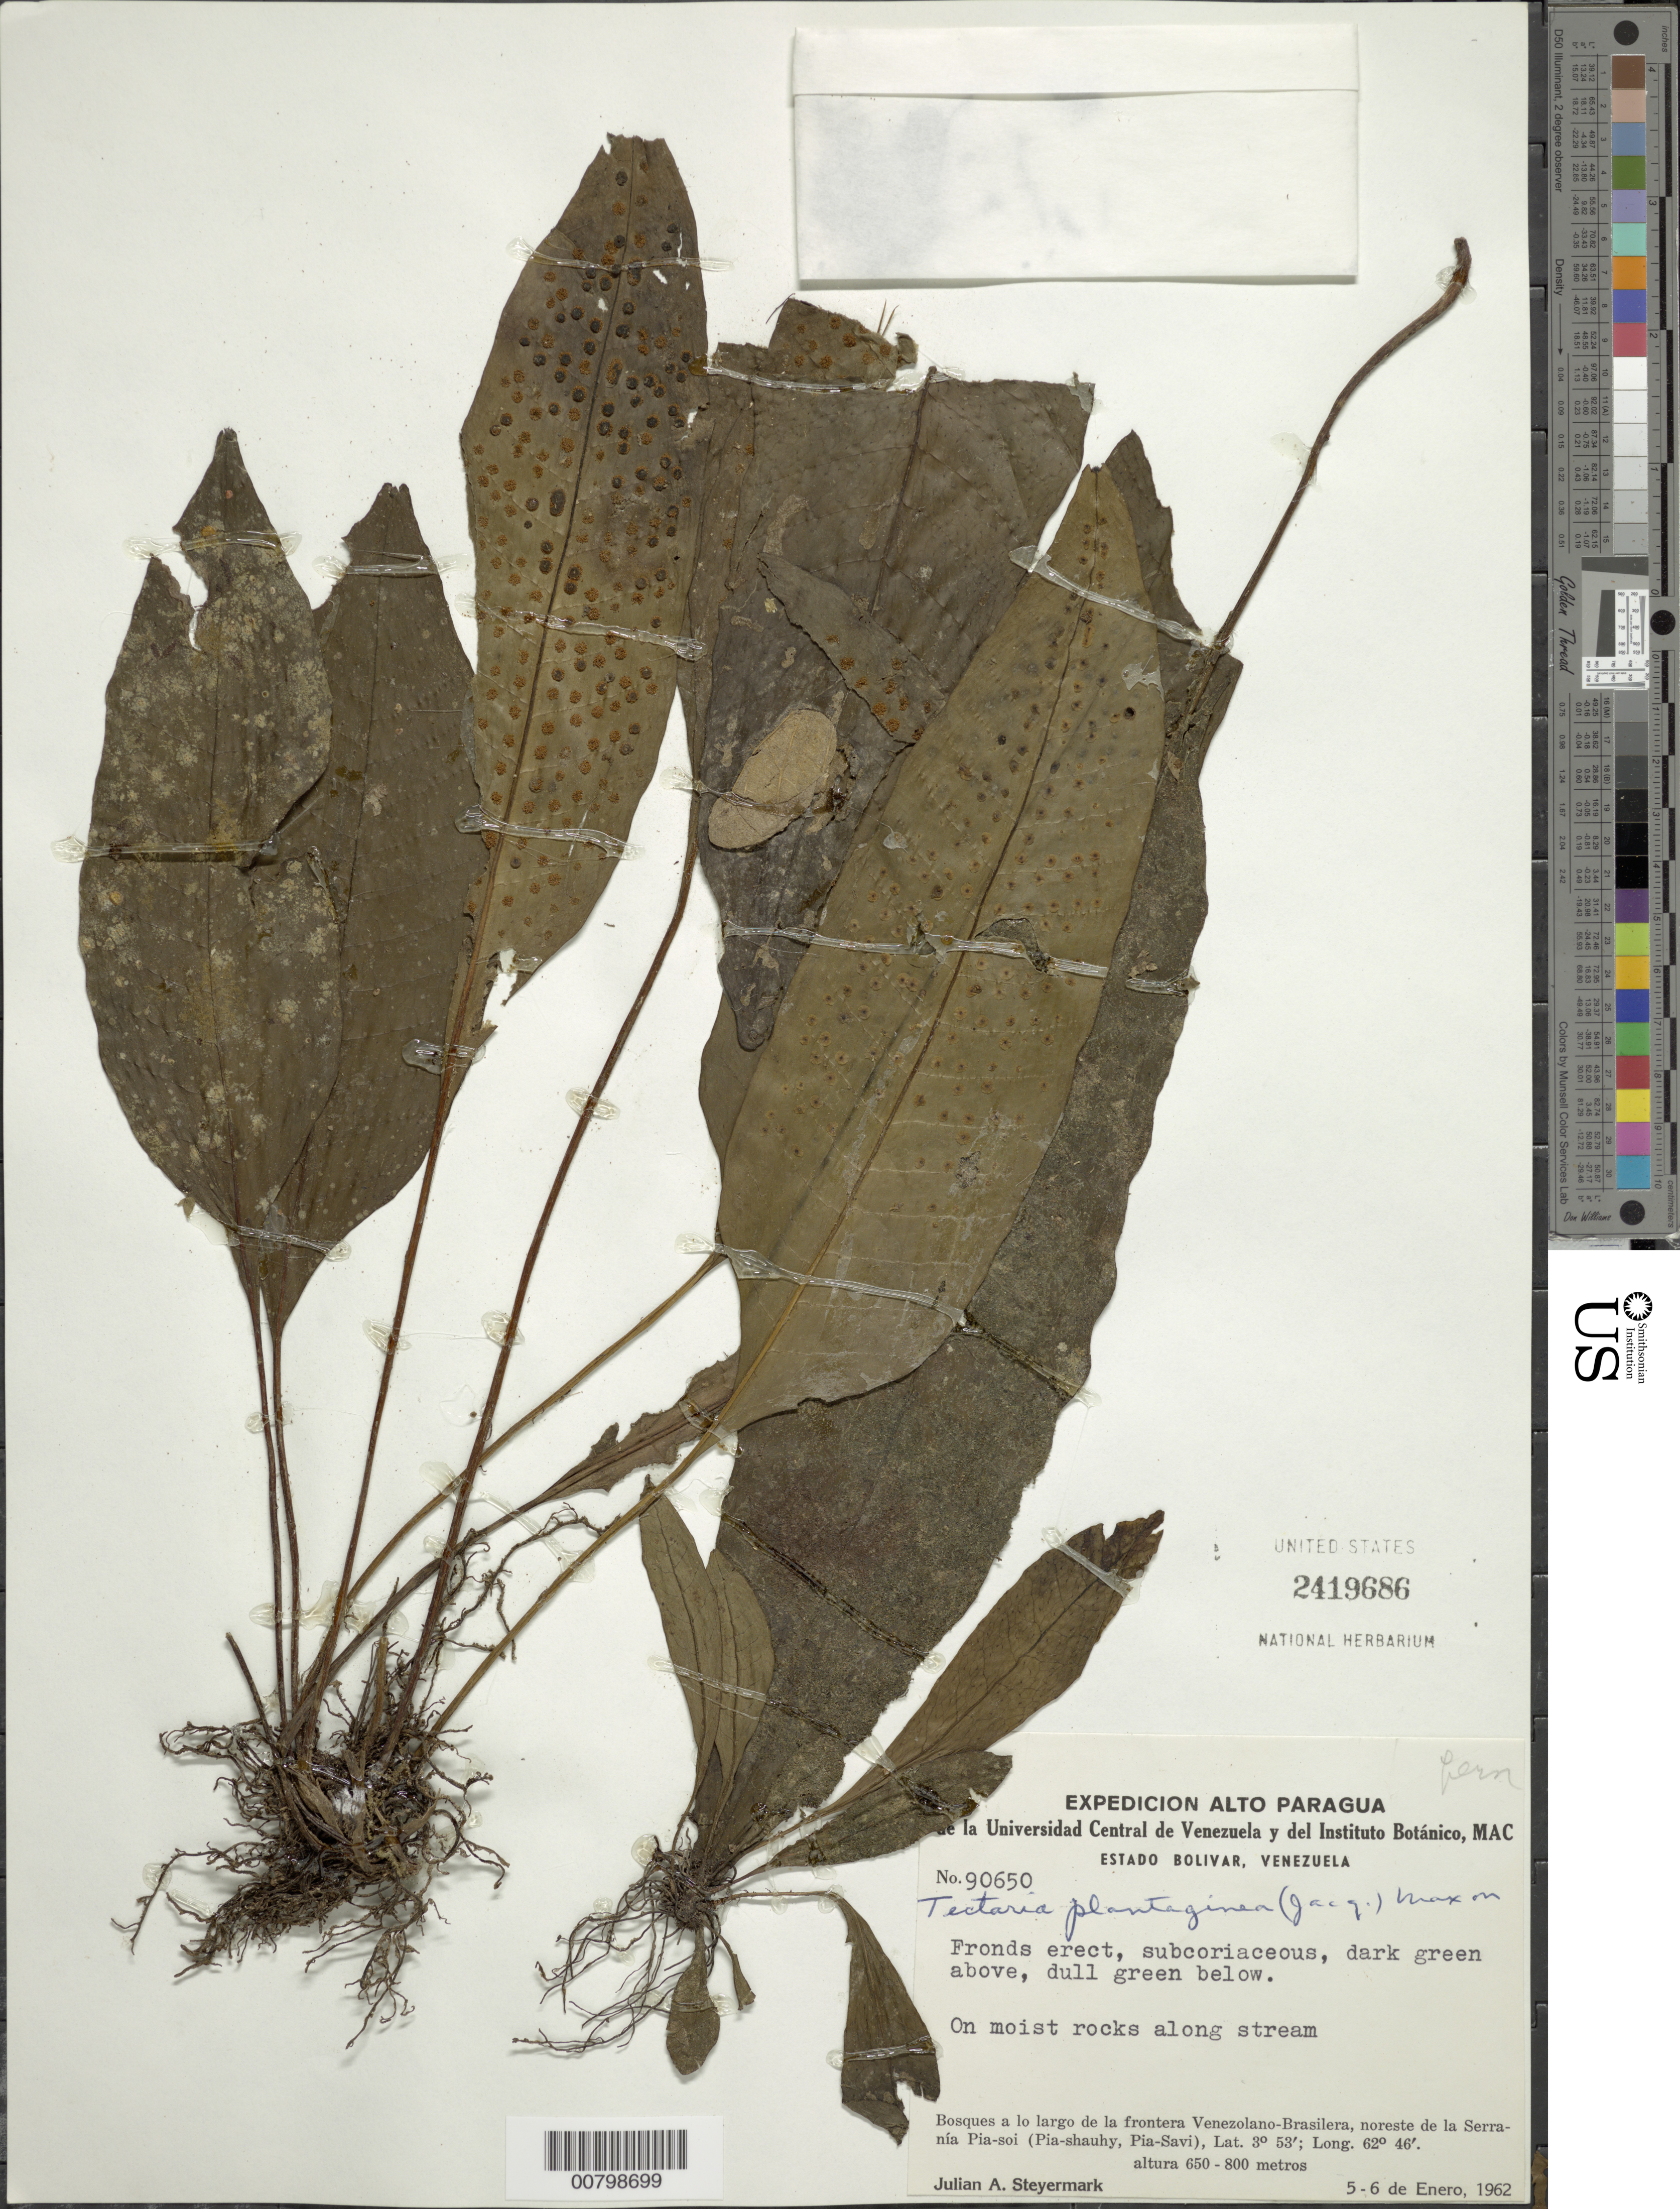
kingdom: Plantae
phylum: Tracheophyta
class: Polypodiopsida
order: Polypodiales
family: Tectariaceae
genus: Tectaria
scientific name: Tectaria plantaginea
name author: (Jacq.) Maxon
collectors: J. Steyermark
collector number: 90650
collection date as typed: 5-Jan-62 to 6-Jan-62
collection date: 1962-01-05/1962-01-06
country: Venezuela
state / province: Bolívar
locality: Serranía Pia-soi, NE of; on Venezuela-Brazil border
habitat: Forest; on moist rocks along stream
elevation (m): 650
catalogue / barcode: US 2419686